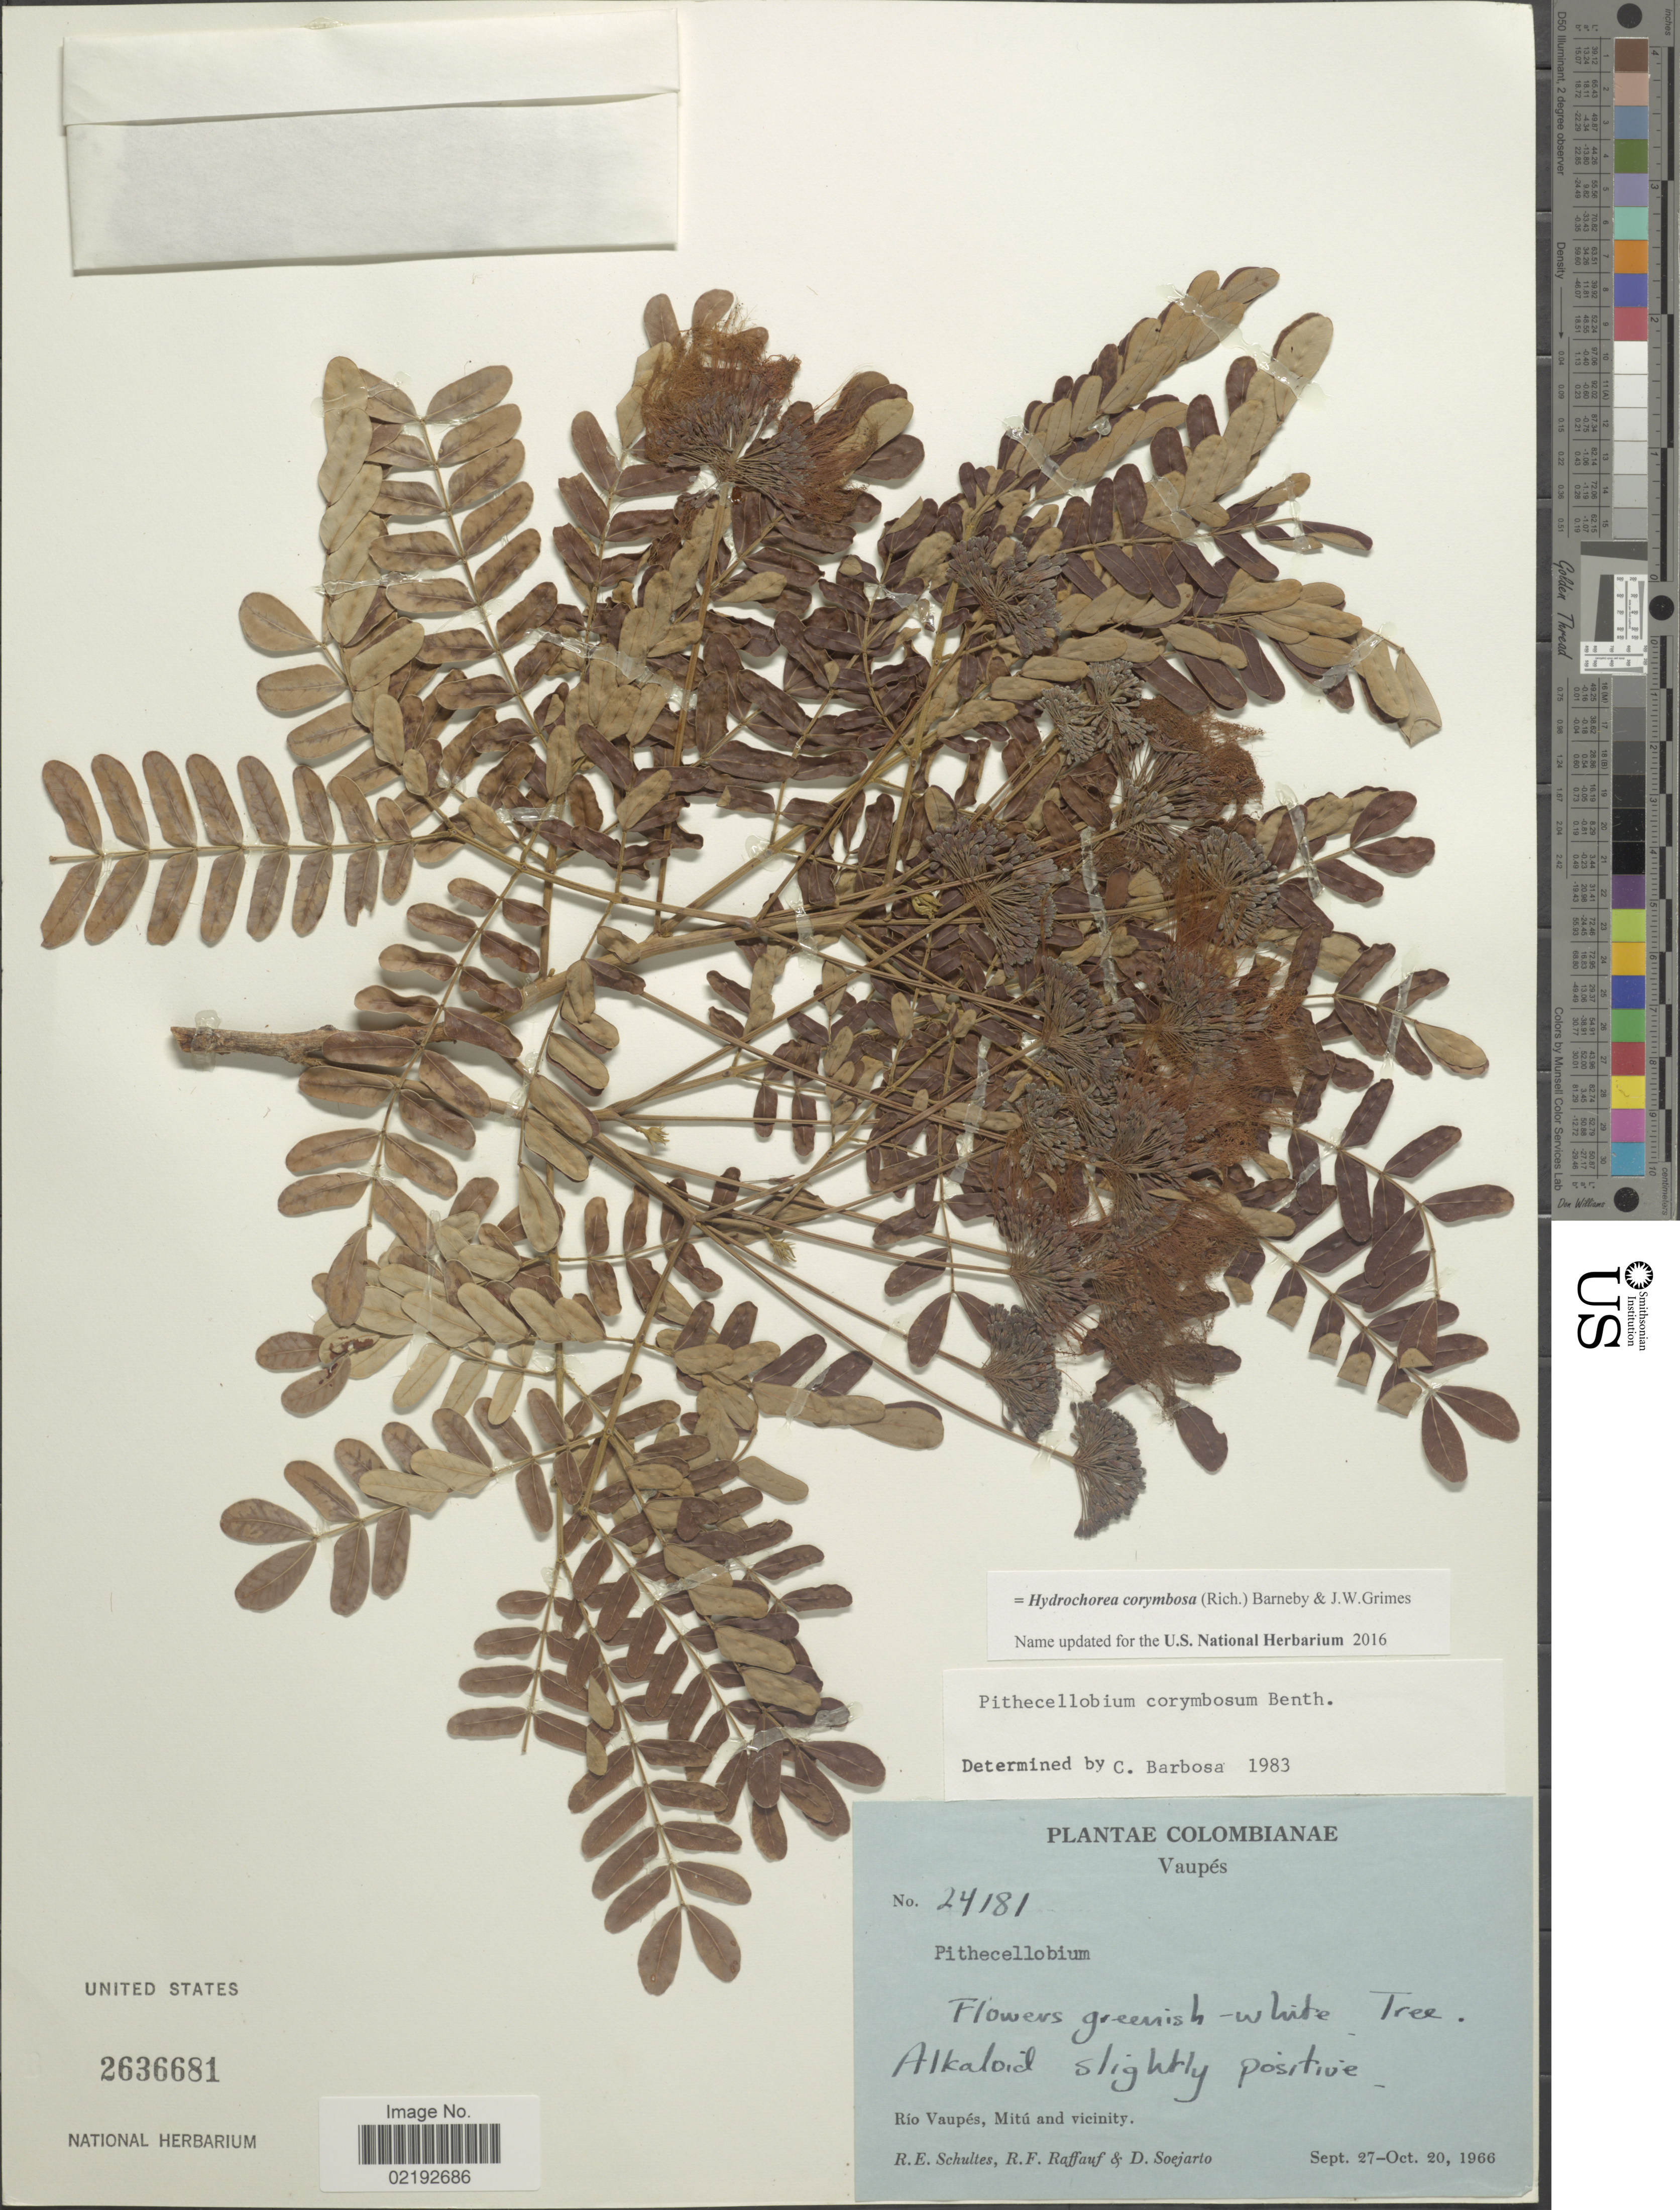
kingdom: Plantae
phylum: Tracheophyta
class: Magnoliopsida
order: Fabales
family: Fabaceae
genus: Hydrochorea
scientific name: Hydrochorea corymbosa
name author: (Rich.) Barneby & J.W. Grimes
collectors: R. E. Schultes, R. Raffauf & D. Soejarto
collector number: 24181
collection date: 1966-09-27/1966-10-20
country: Colombia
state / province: Vaupés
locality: Rio Vaupes, Mitu and Vicinity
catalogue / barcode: US 2636681